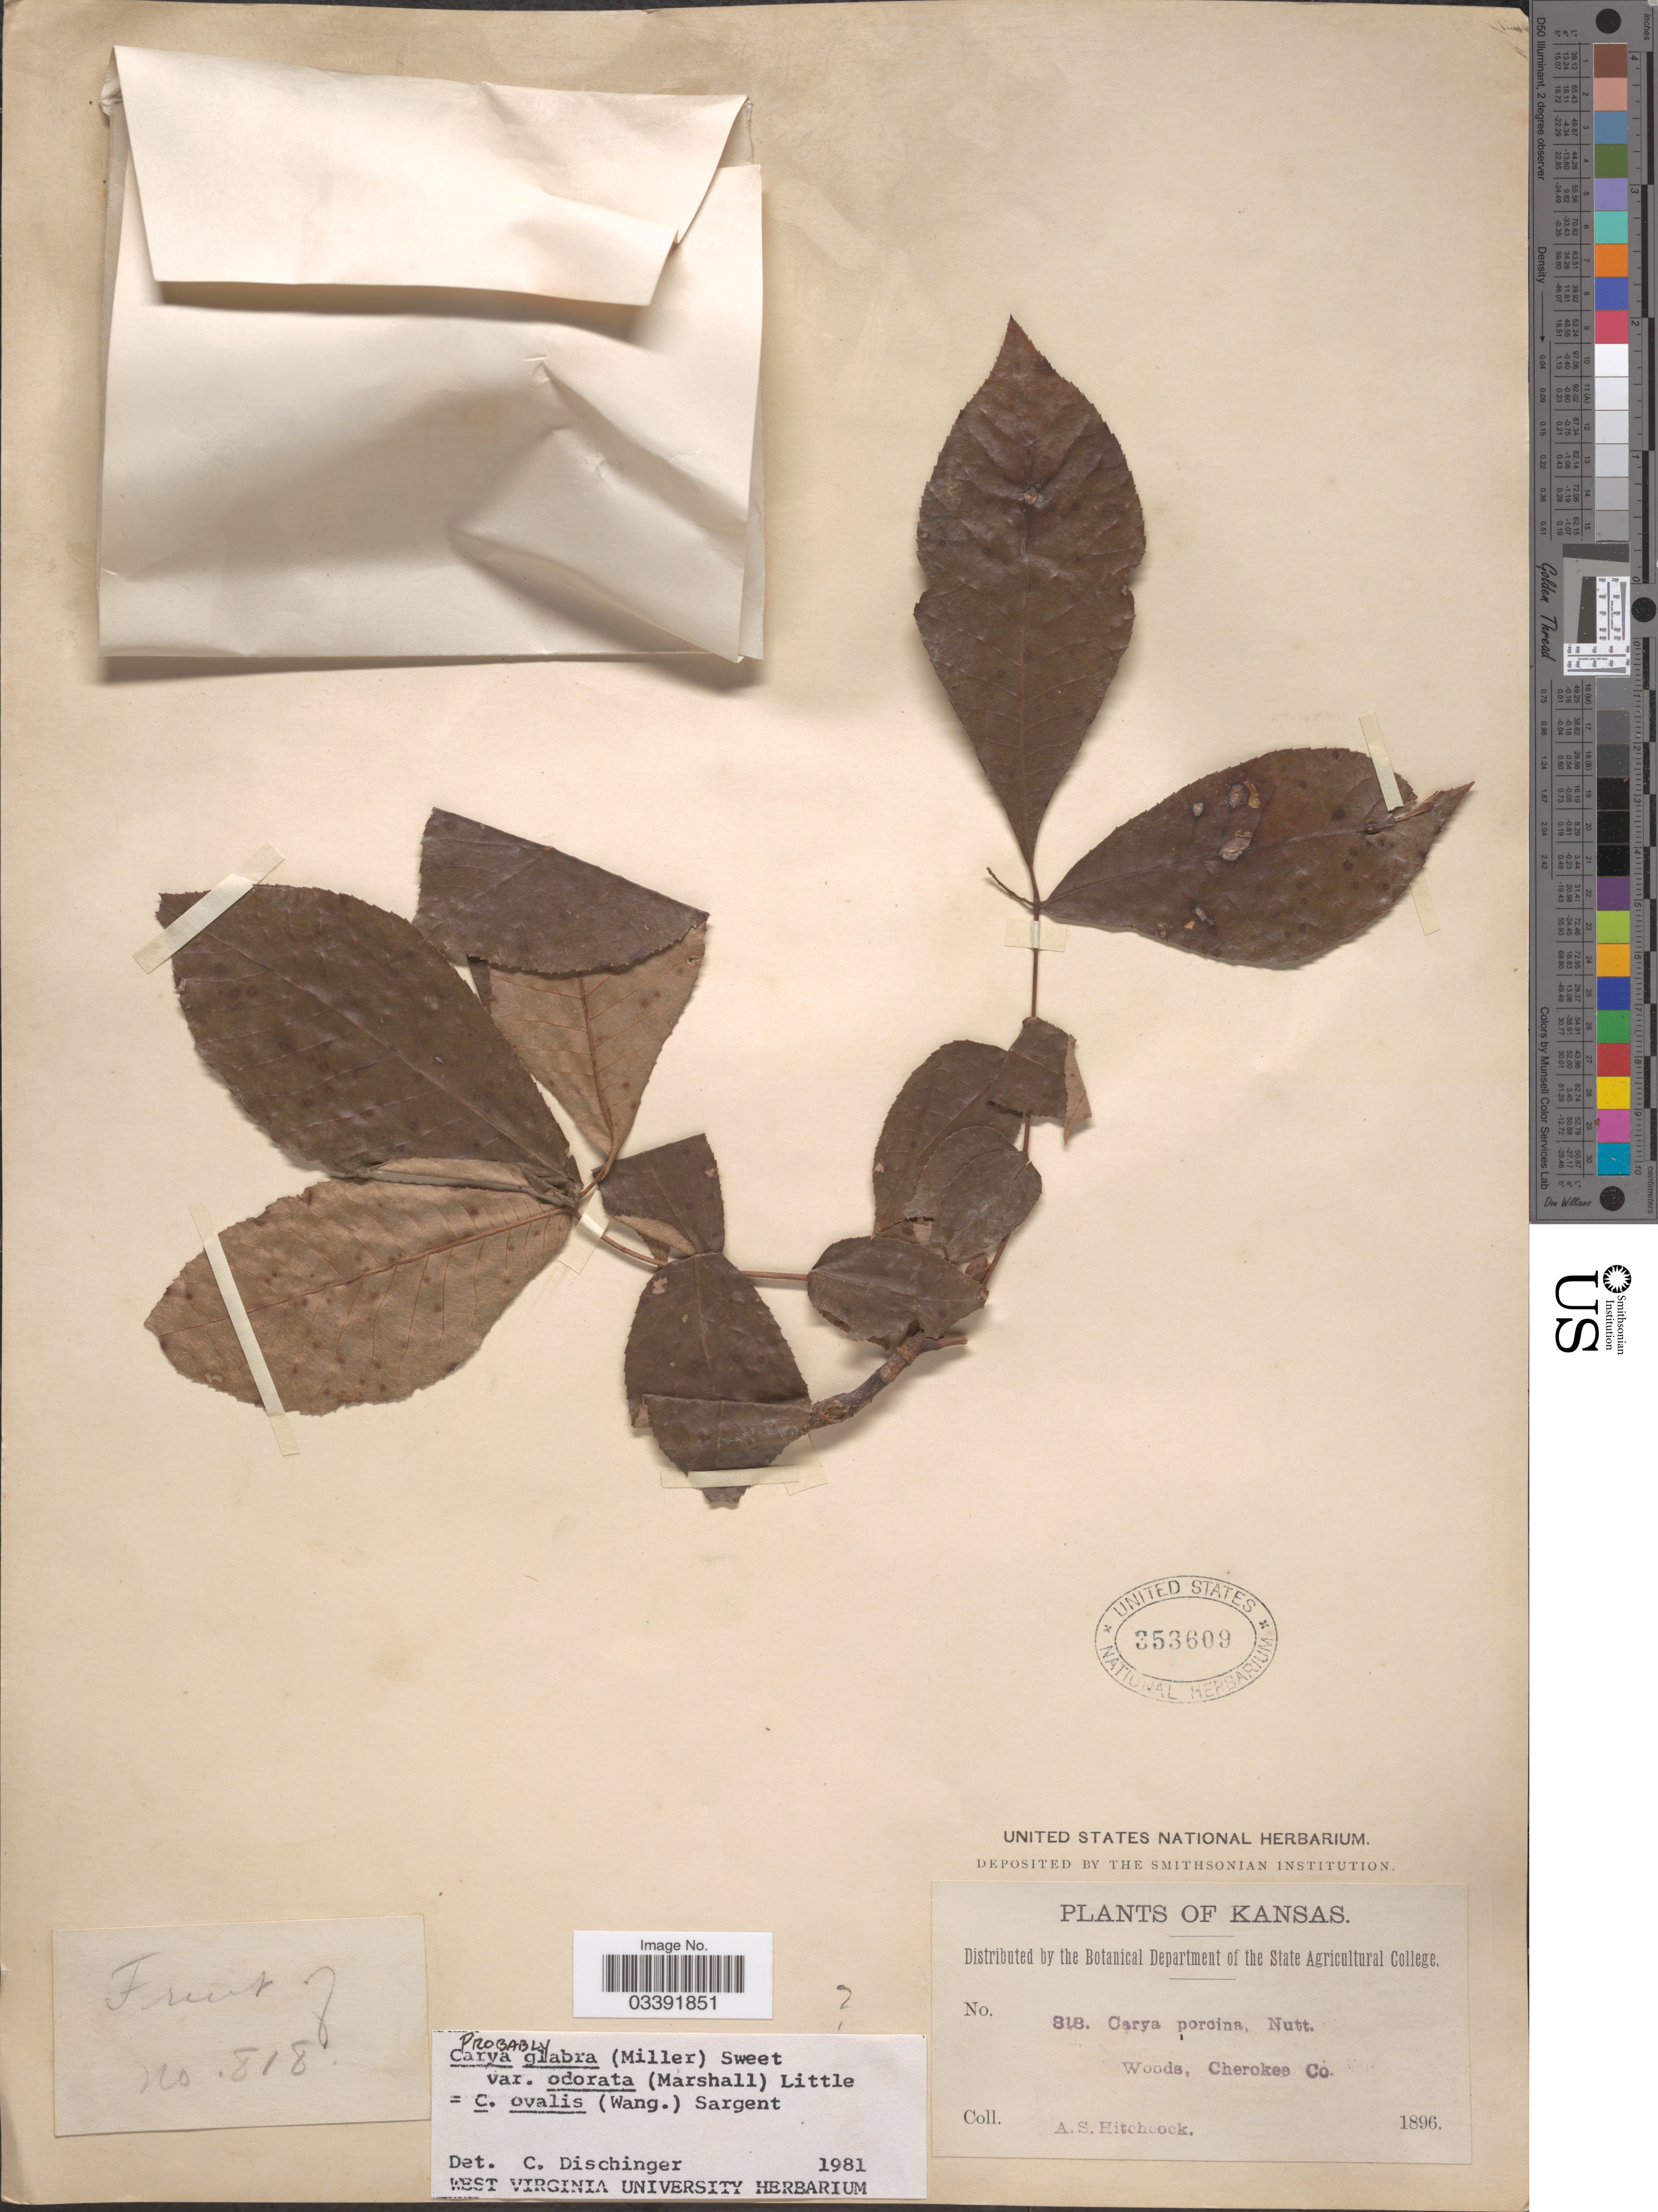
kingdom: Plantae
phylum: Tracheophyta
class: Magnoliopsida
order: Fagales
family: Juglandaceae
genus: Carya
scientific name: Carya glabra var. odorata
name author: (Marshall) Little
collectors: A. S. Hitchcock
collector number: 818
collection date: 1896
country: United States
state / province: Kansas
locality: Cherokee Co.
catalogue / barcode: US 353609